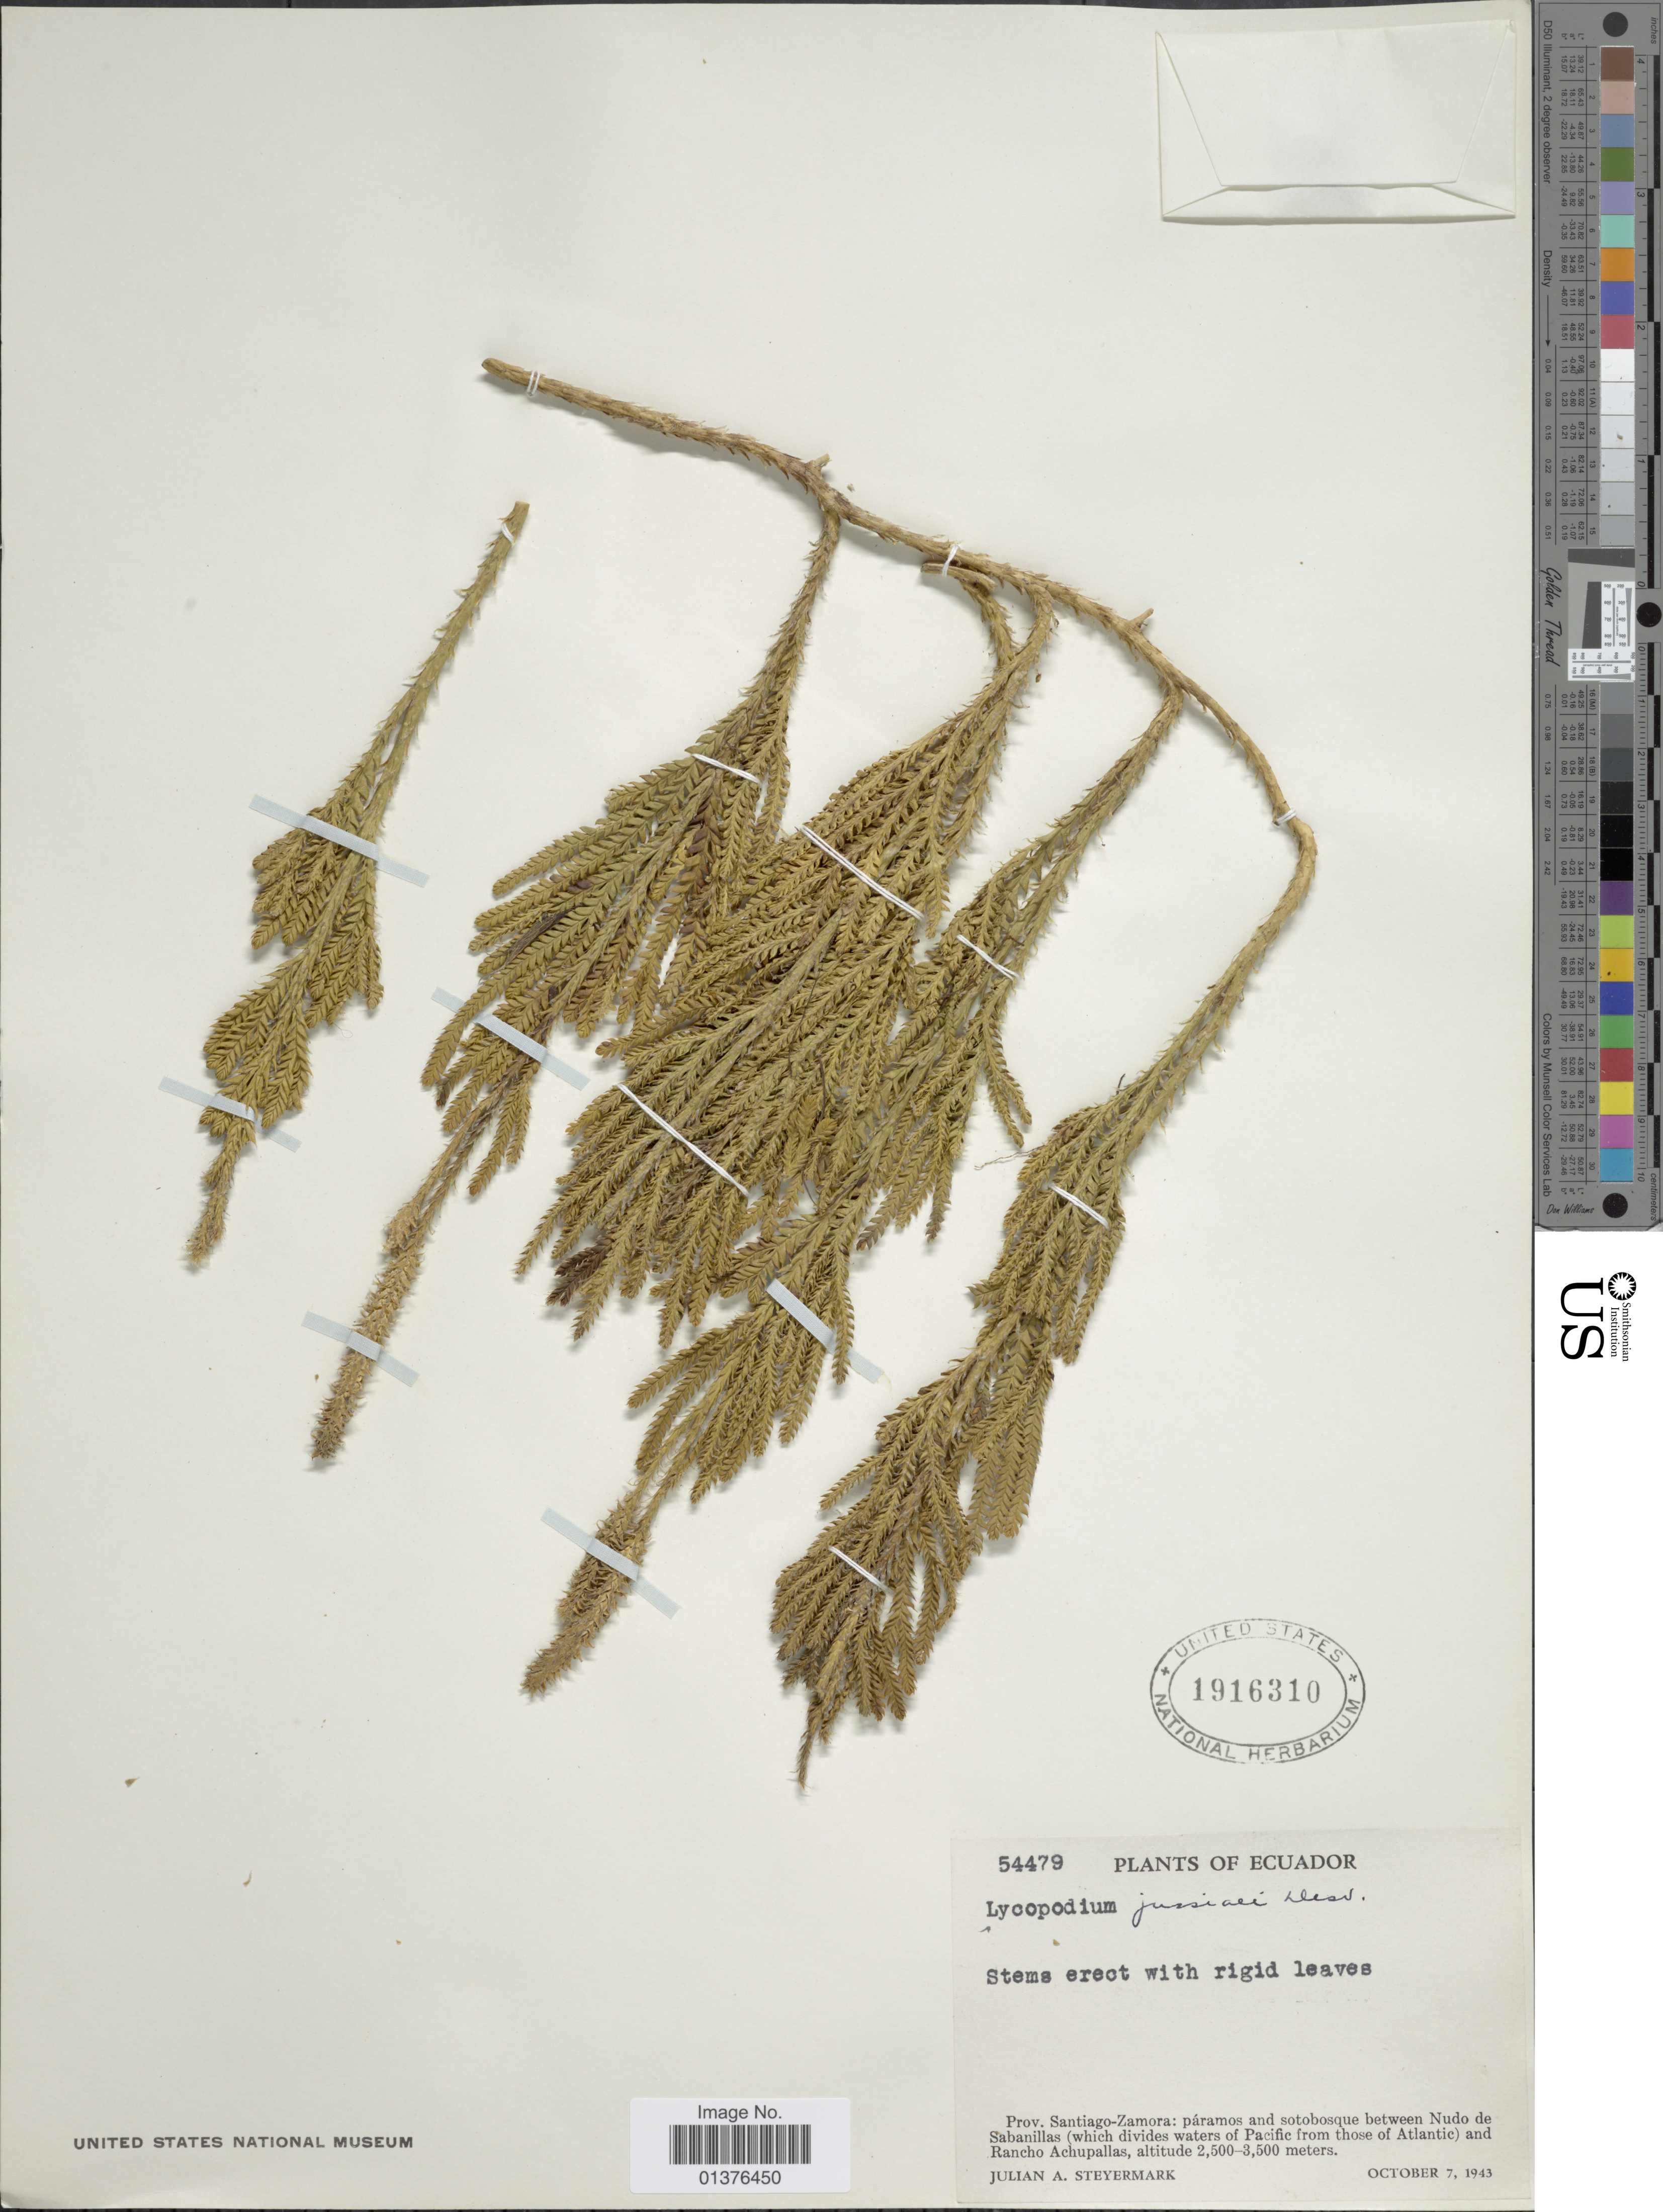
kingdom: Plantae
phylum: Tracheophyta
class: Lycopodiopsida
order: Lycopodiales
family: Lycopodiaceae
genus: Diphasium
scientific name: Diphasium jussiaei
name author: (Desv.) C. Presl ex Rothm.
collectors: J. Steyermark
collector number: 54479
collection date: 1943-10-07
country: Ecuador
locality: Santiago-Zamora: páramos and sotobosque between Nudo de Sabanillas(wich divides waters of Pacific from those of Atlantic) and Rancho Achupallas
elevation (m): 2500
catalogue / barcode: US 1916310